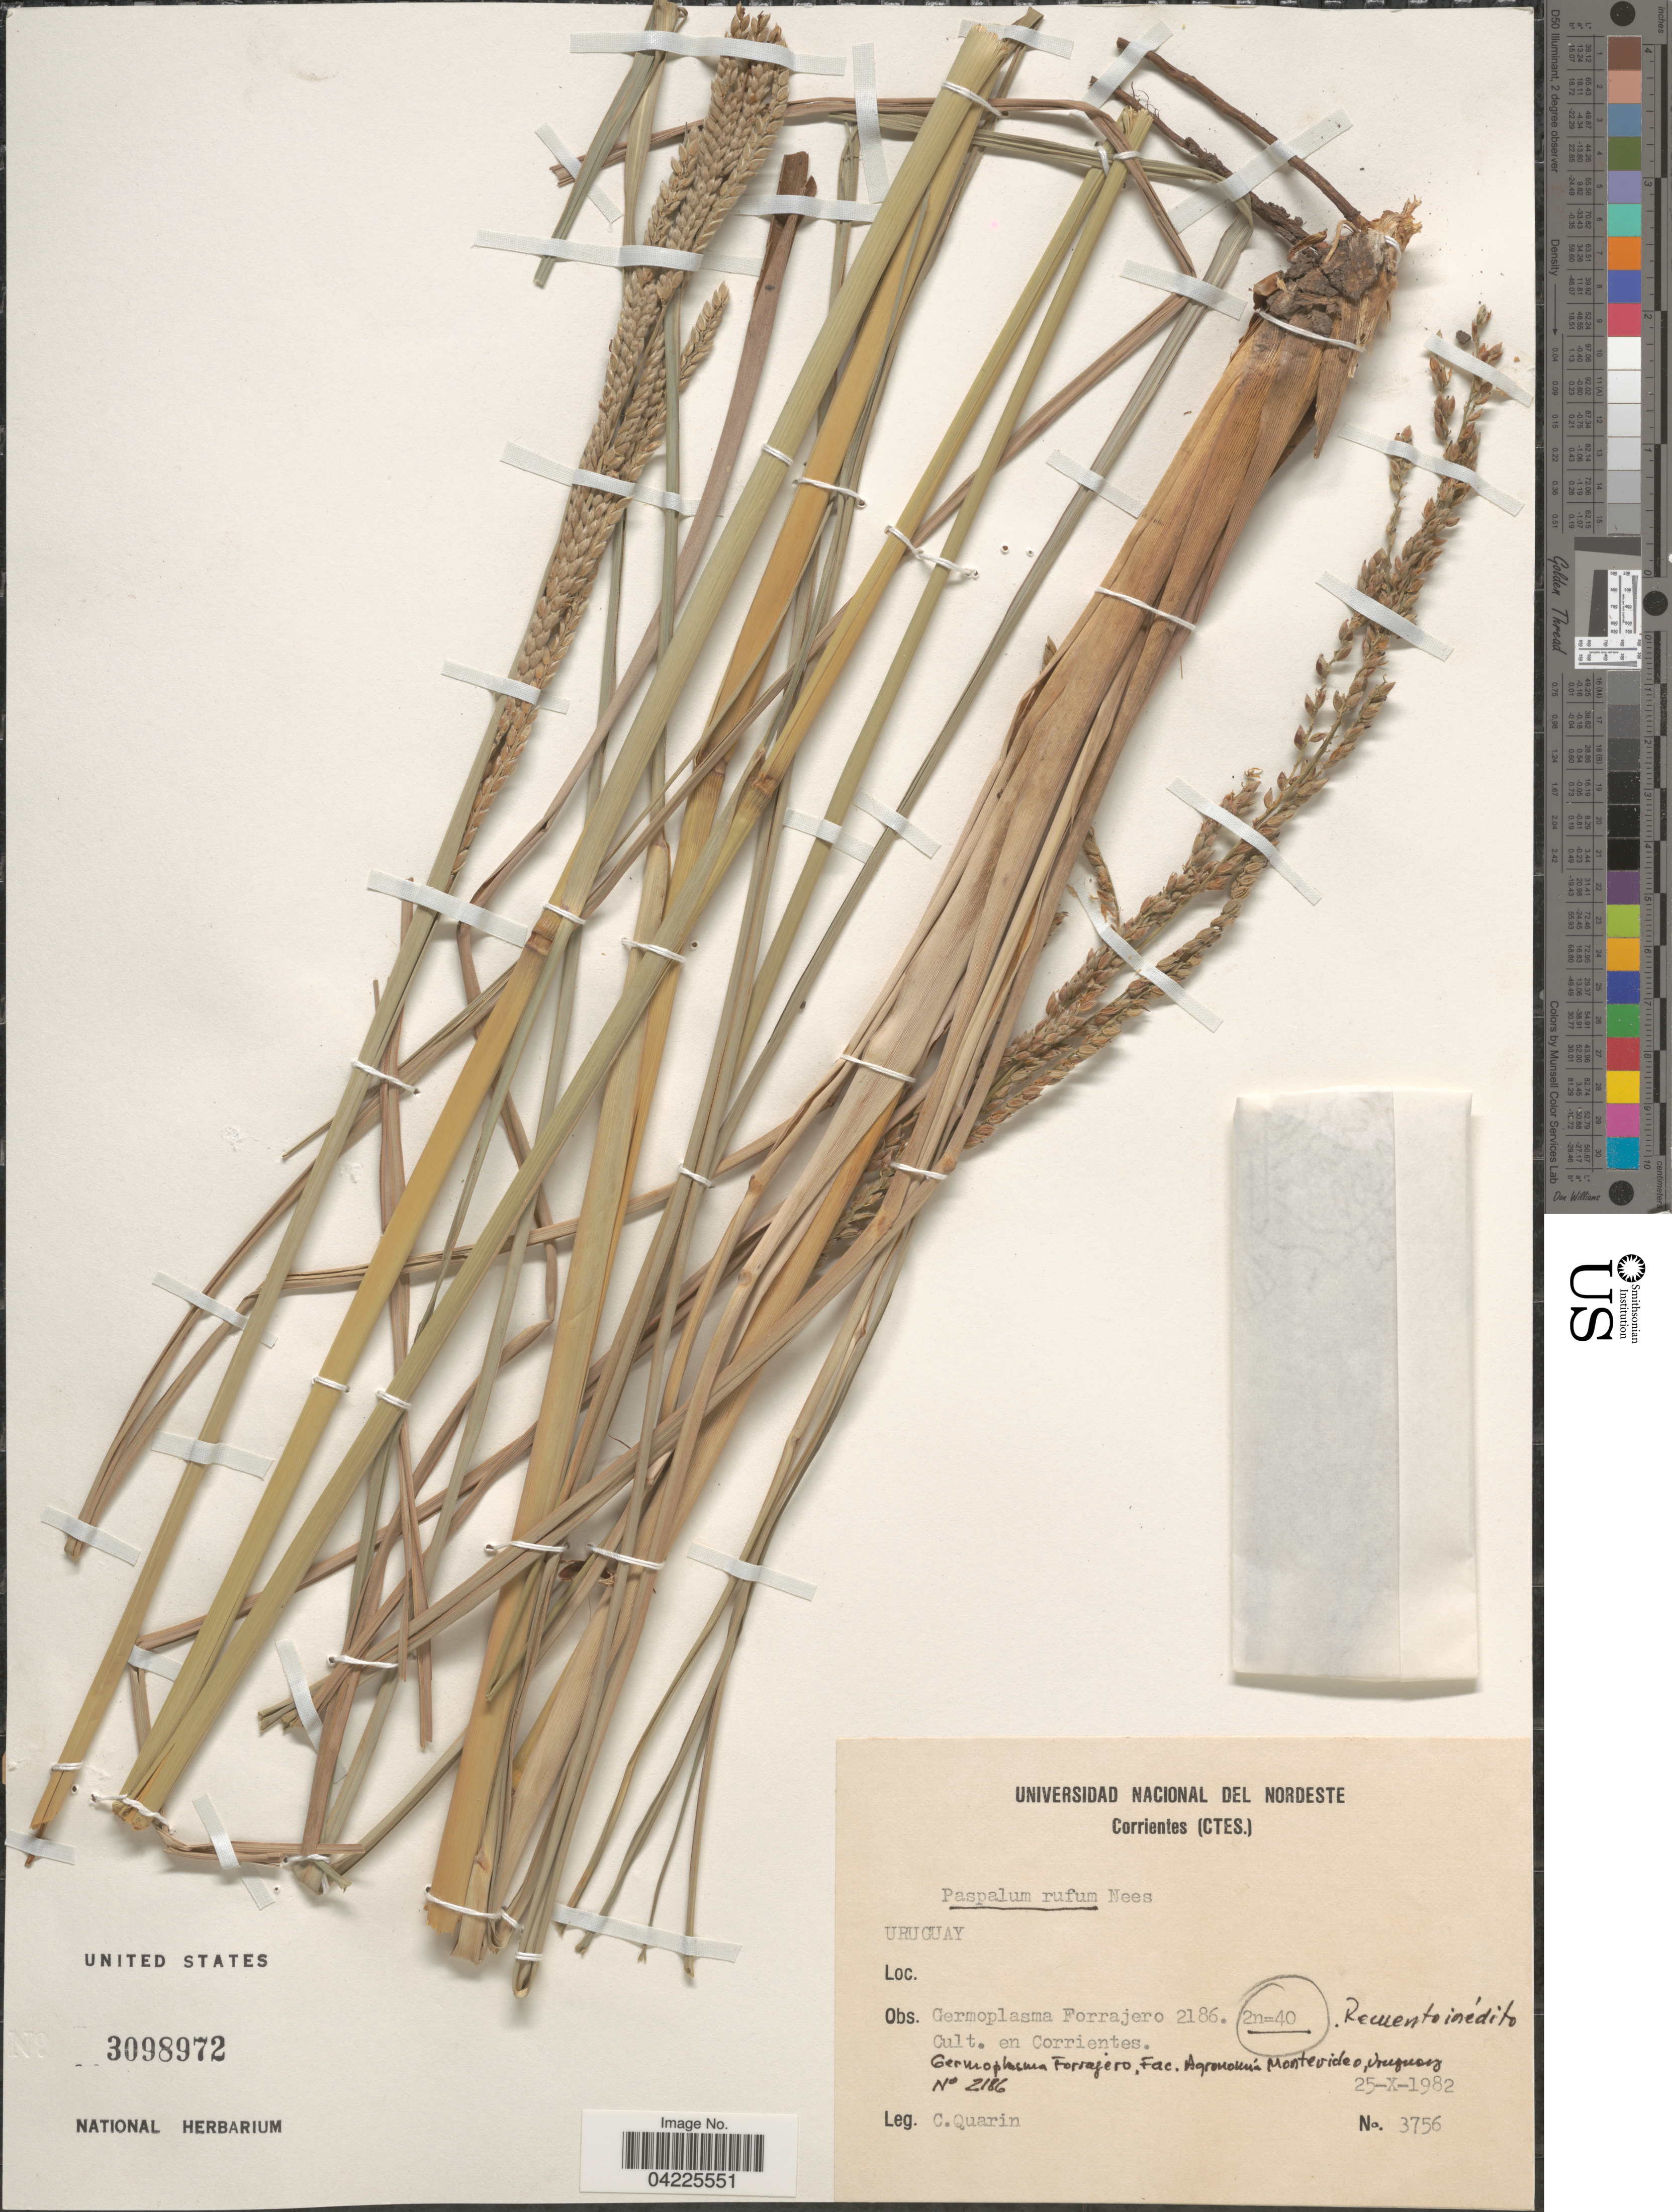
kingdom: Plantae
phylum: Tracheophyta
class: Liliopsida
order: Poales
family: Poaceae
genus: Paspalum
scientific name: Paspalum rufum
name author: Nees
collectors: C. Quarin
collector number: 3756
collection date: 1982-10-25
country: Argentina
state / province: Corrientes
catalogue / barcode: US 3098972